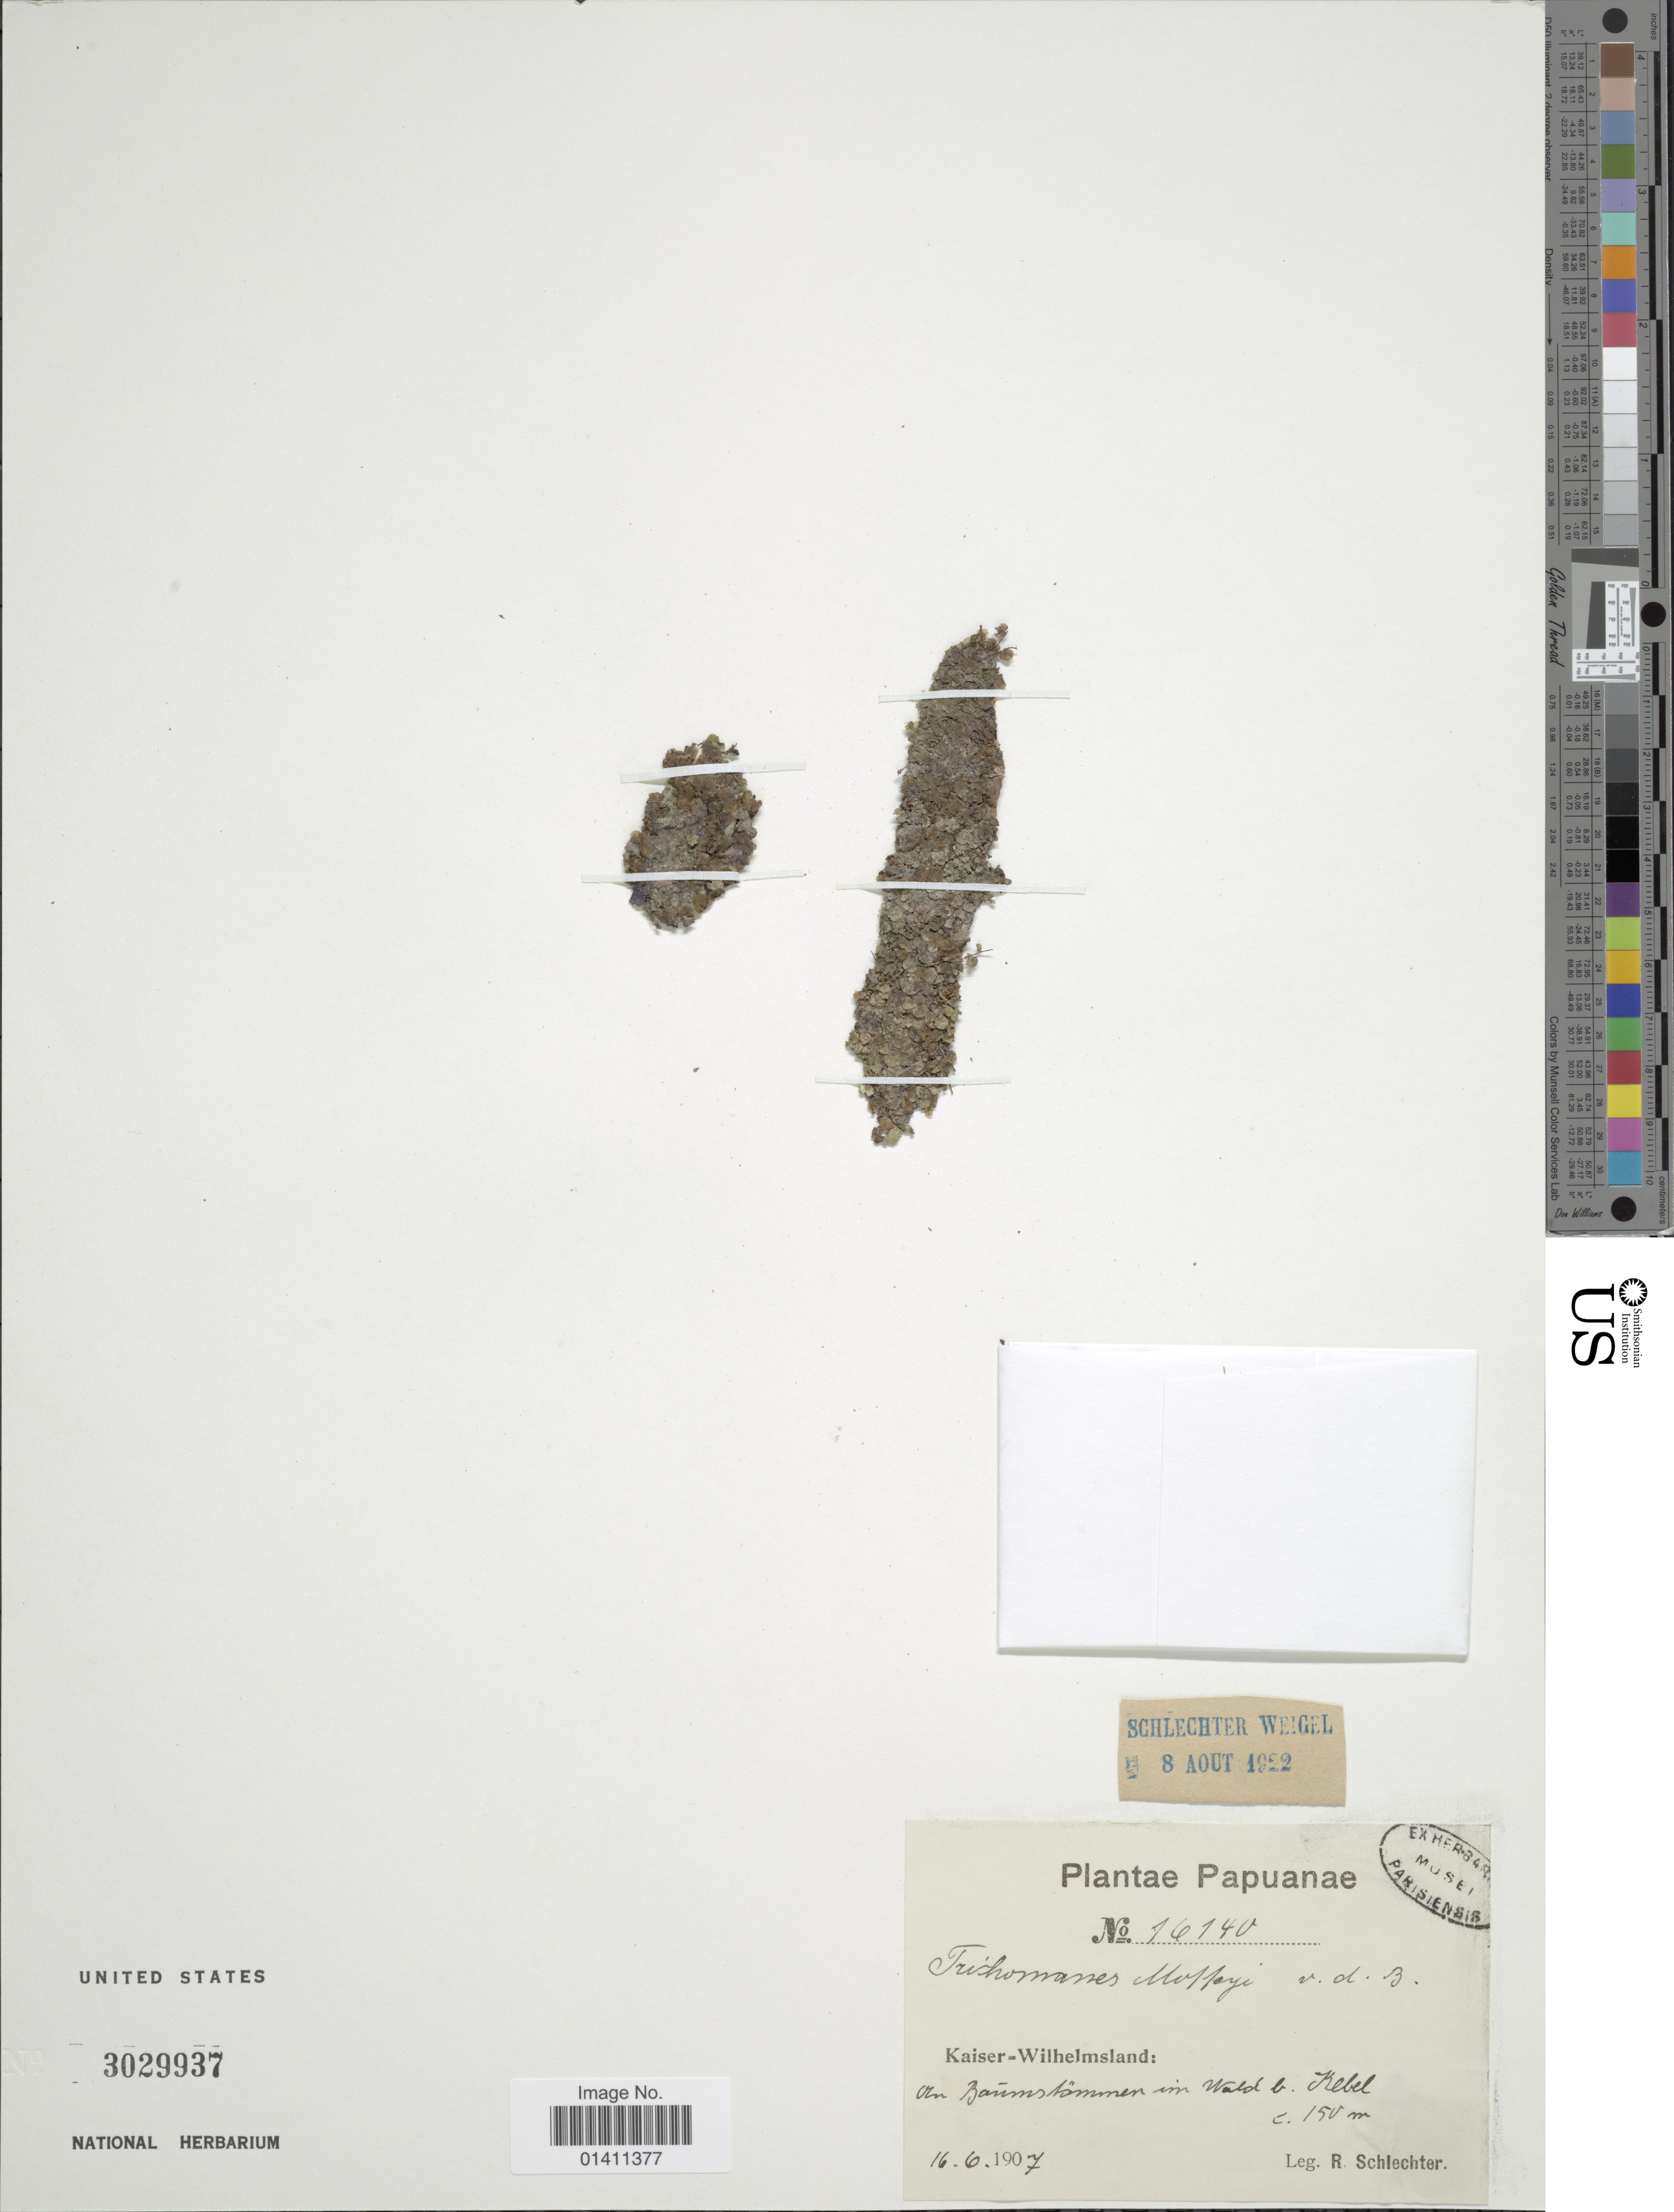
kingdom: Plantae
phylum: Tracheophyta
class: Polypodiopsida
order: Hymenophyllales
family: Hymenophyllaceae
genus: Didymoglossum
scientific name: Didymoglossum motleyi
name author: (Bosch) Ebihara & K. Iwats.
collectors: F. R. R. Schlechter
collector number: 16140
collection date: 1907-06-16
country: Papua New Guinea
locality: Plantae Papuanae. Kaiser-Wilhelmsland: An Baumstämmen im Wald v. Kebel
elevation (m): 150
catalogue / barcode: US 3029937